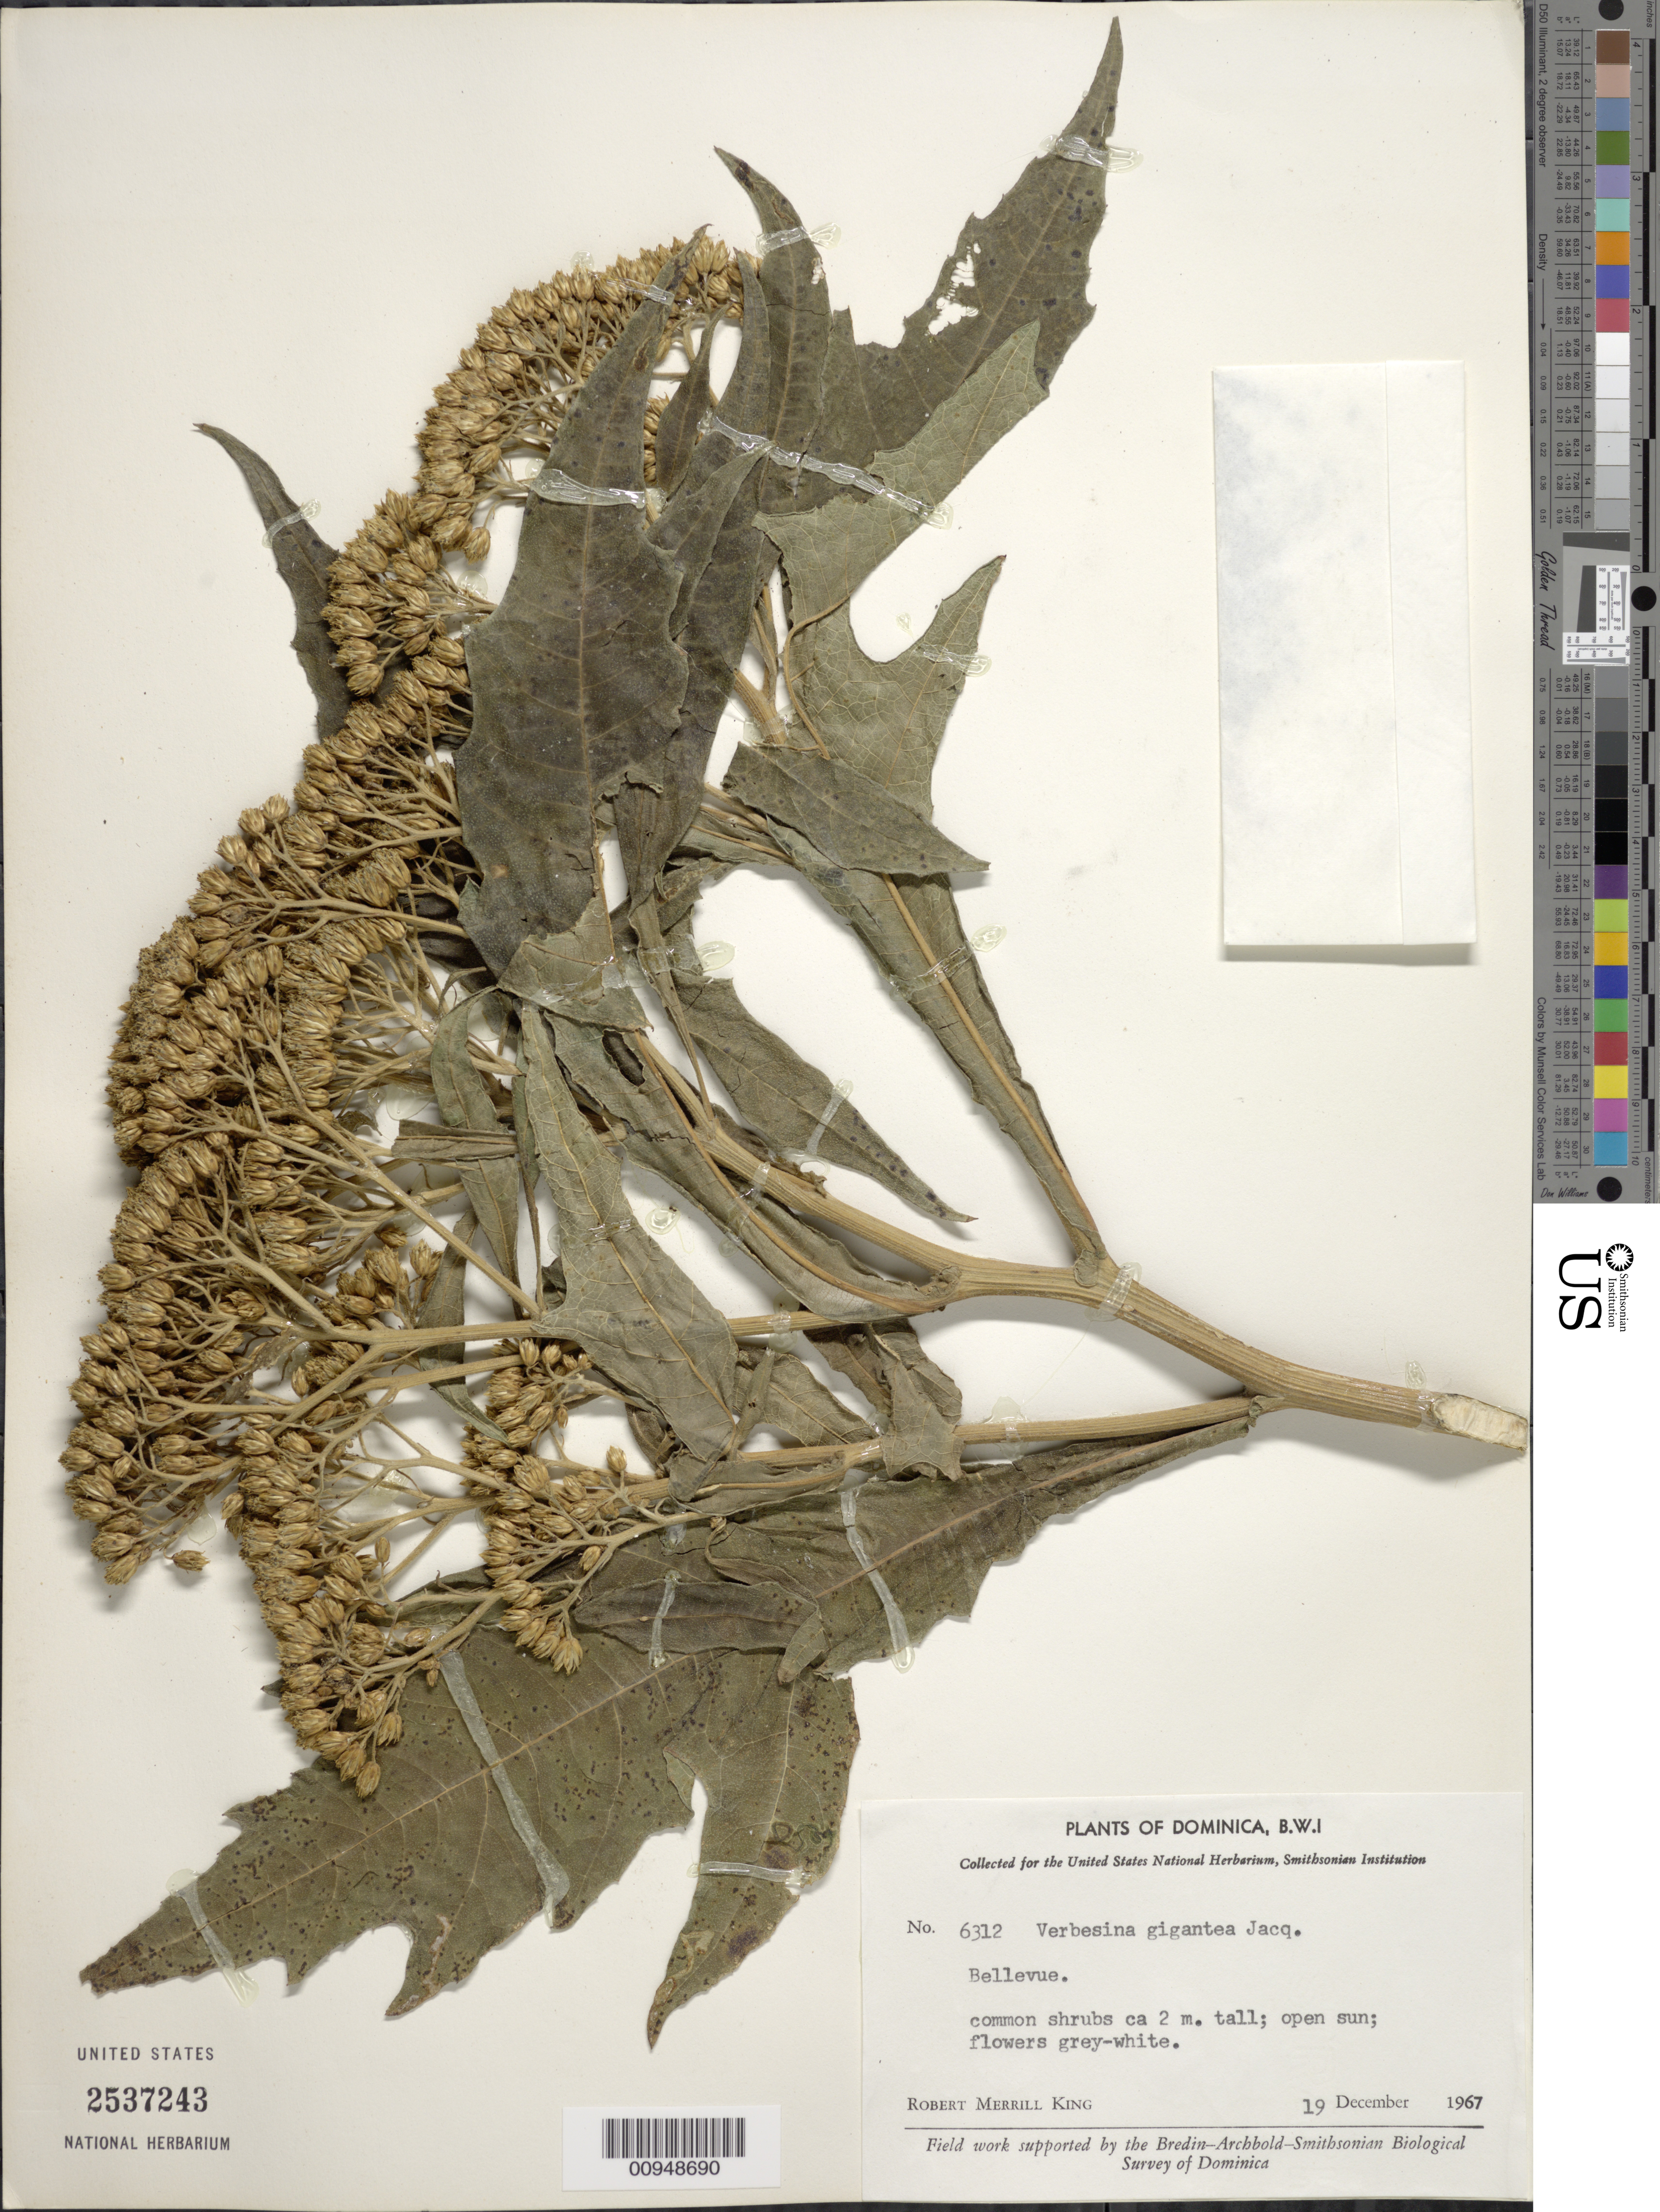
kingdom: Plantae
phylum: Tracheophyta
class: Magnoliopsida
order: Asterales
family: Asteraceae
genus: Verbesina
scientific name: Verbesina gigantea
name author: Jacq.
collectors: R. M. King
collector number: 6312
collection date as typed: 19 Dec 1967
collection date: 1967-12-19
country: Dominica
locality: Bellevue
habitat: Open sun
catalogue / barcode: US 2537243